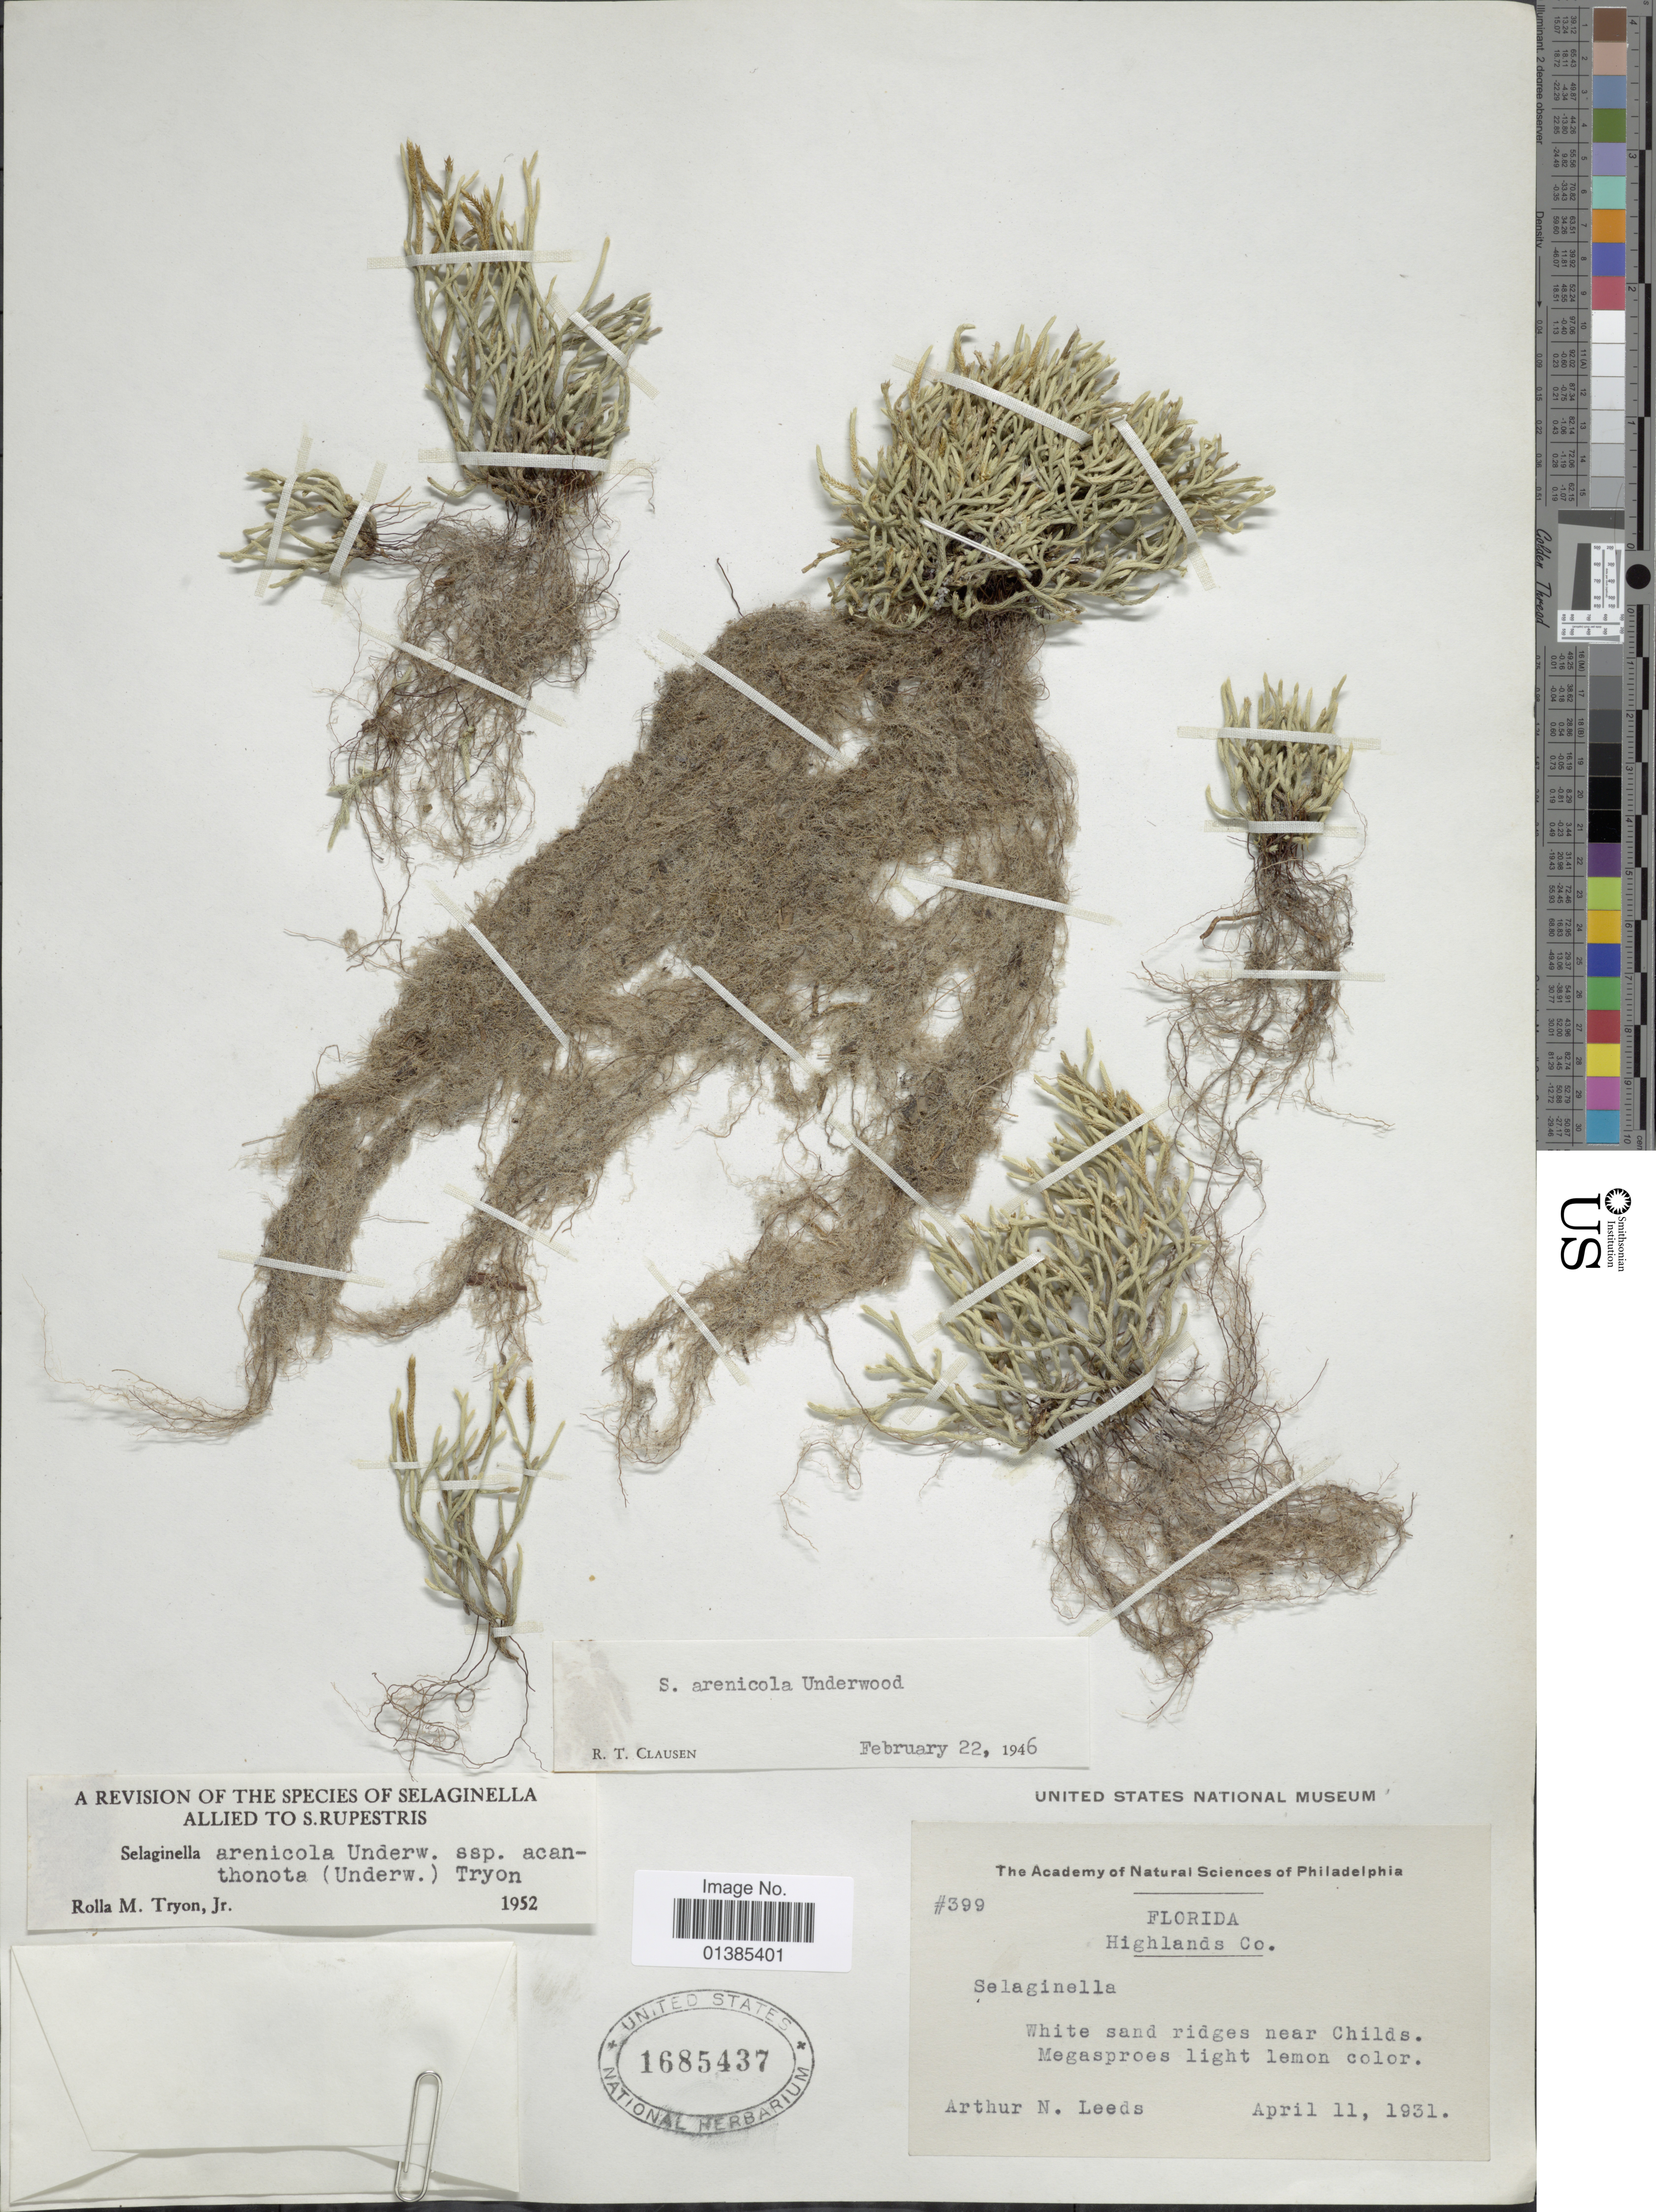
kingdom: Plantae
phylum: Tracheophyta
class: Lycopodiopsida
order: Selaginellales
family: Selaginellaceae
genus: Selaginella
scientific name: Selaginella arenicola subsp. acanthonota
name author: (Underw.) R.M. Tryon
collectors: A. N. Leeds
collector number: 399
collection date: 1931-04-11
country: United States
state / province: Florida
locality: Highlands Co. White sand ridges near Childs.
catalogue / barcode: US 1685437